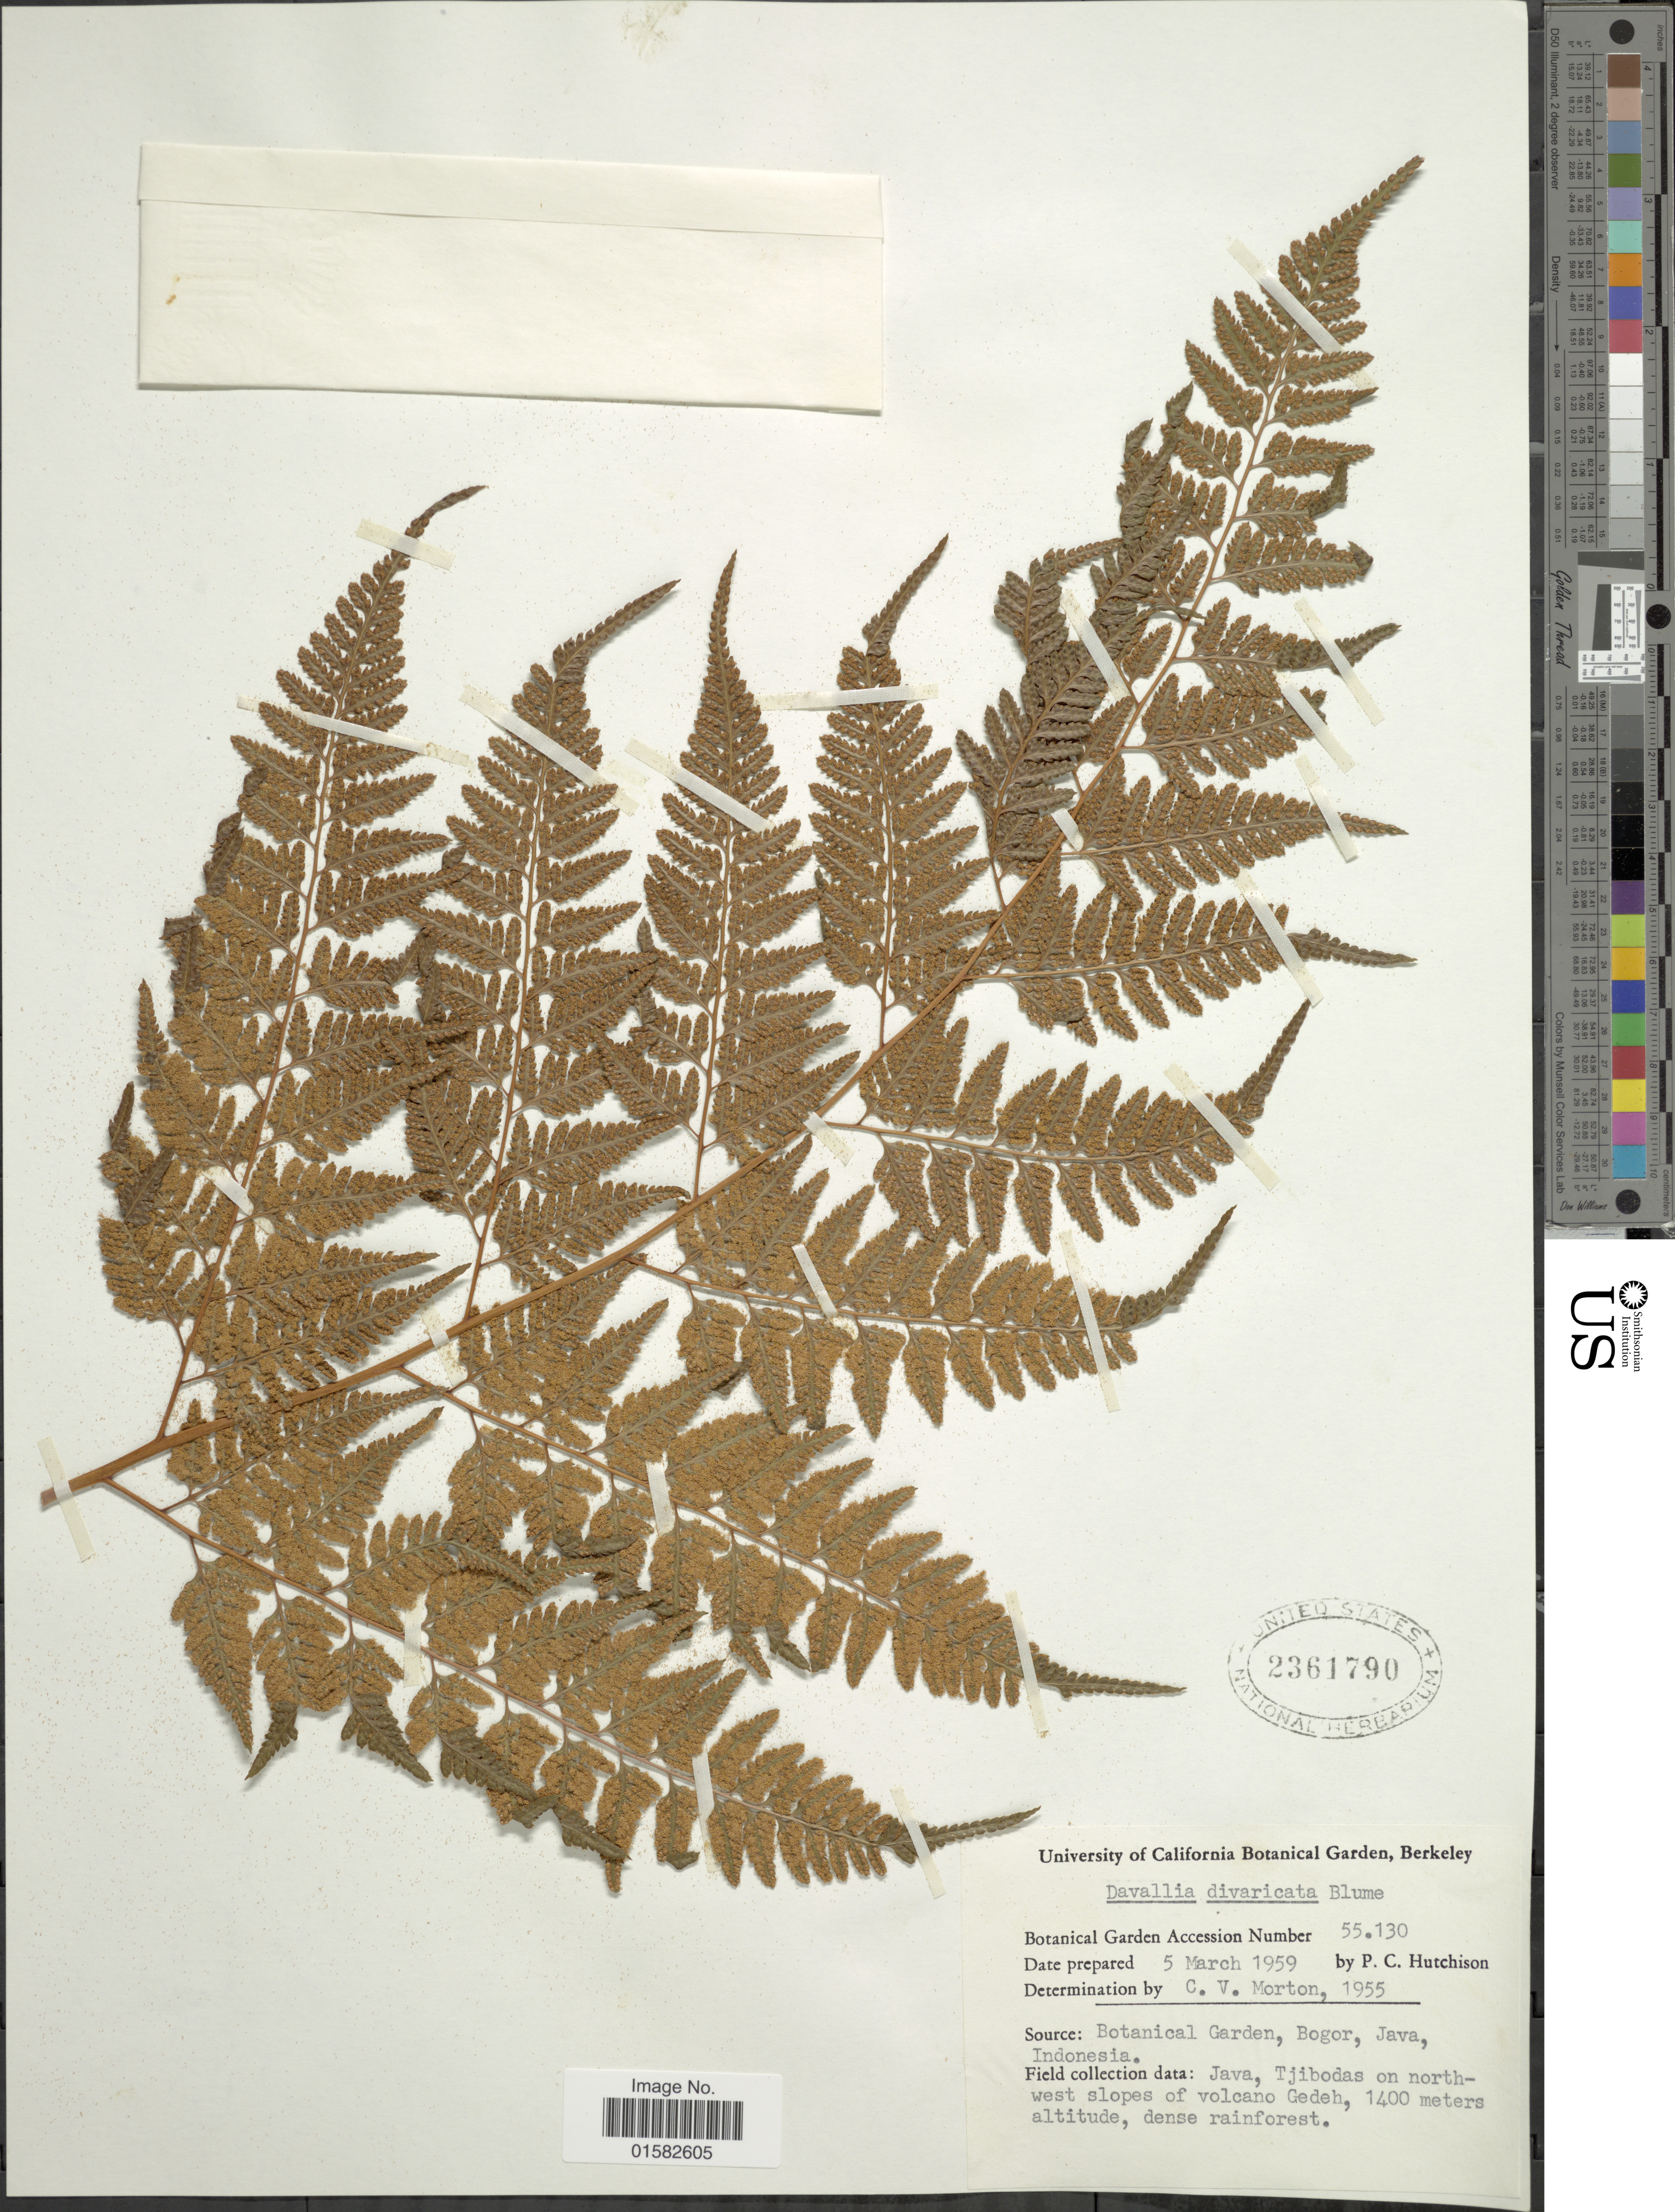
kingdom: Plantae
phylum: Tracheophyta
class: Polypodiopsida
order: Polypodiales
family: Davalliaceae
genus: Davallia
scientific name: Davallia divaricata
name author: Blume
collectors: P. C. Hutchison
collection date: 1959-03-05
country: United States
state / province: California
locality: University of California Botanical Garden, Berkely, Botanical GardenAccession Number 55.130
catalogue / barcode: US 2361790